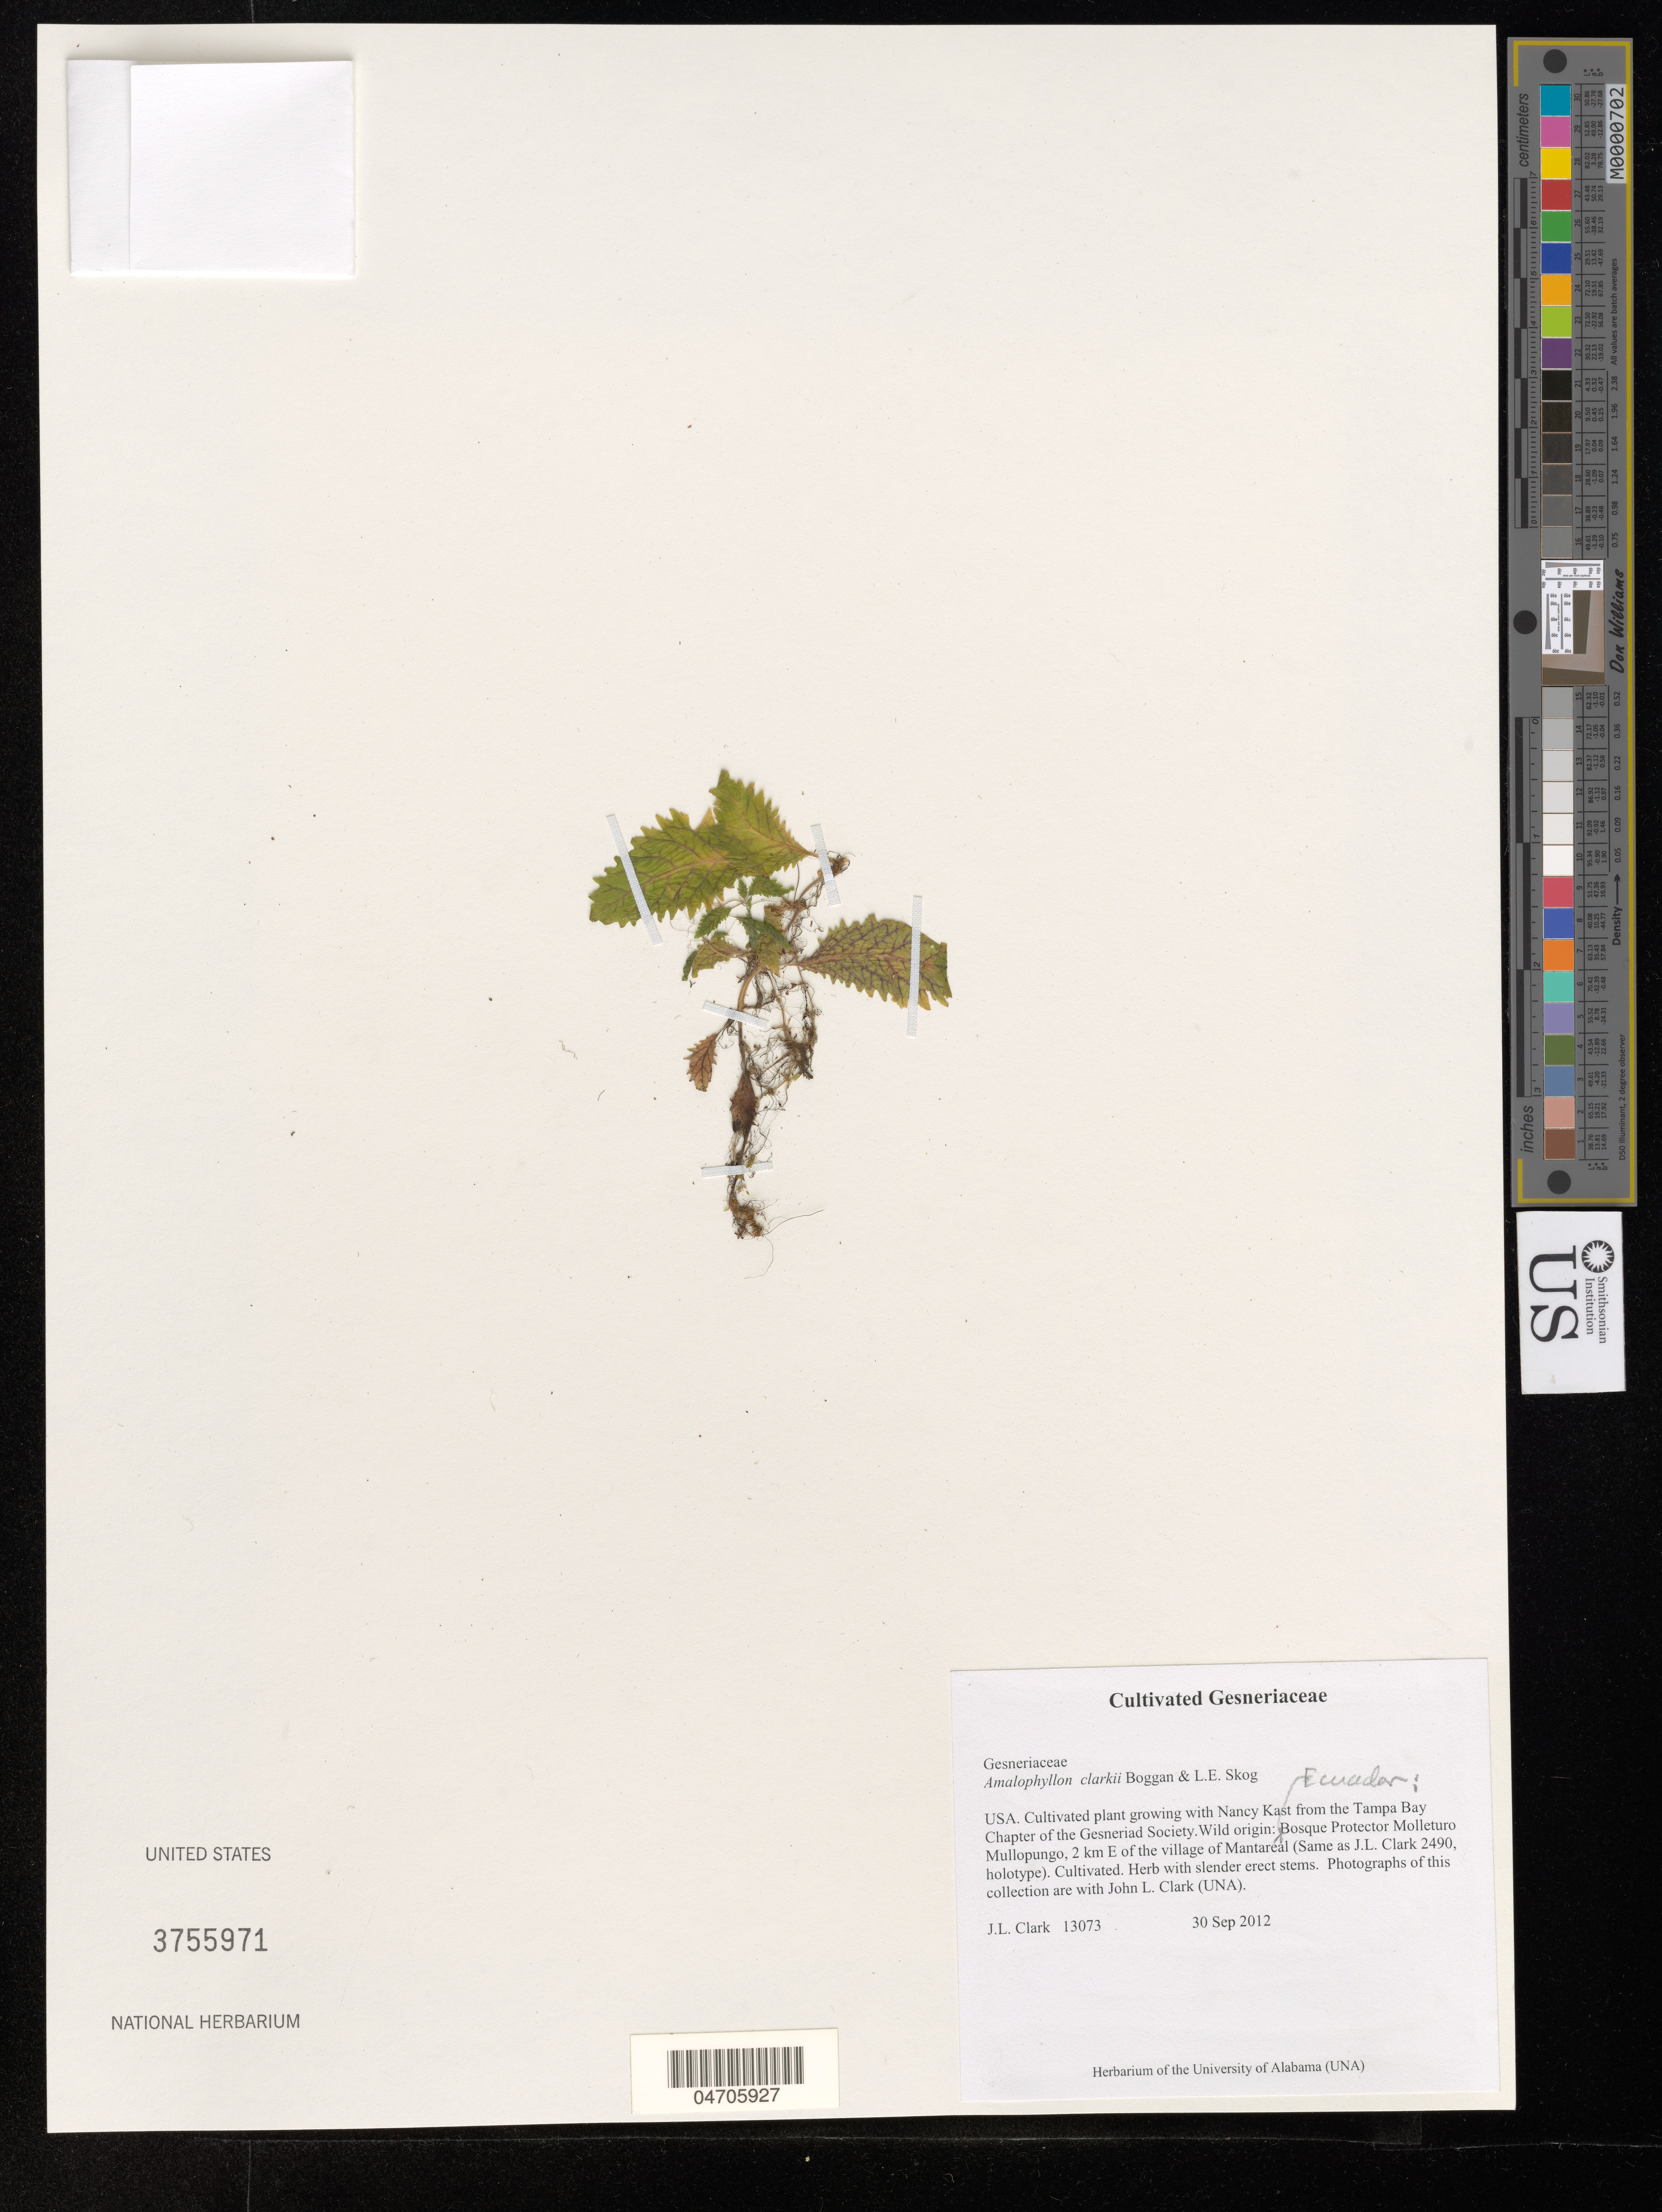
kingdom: Plantae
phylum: Tracheophyta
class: Magnoliopsida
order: Lamiales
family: Gesneriaceae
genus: Amalophyllon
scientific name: Amalophyllon clarkii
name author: Boggan & L.E. Skog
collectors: J. L. Clark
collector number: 13073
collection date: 2012-09-30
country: United States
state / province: Florida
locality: From the Tampa Bay Chapter of the Gesneriad Society.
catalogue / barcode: US 3755971